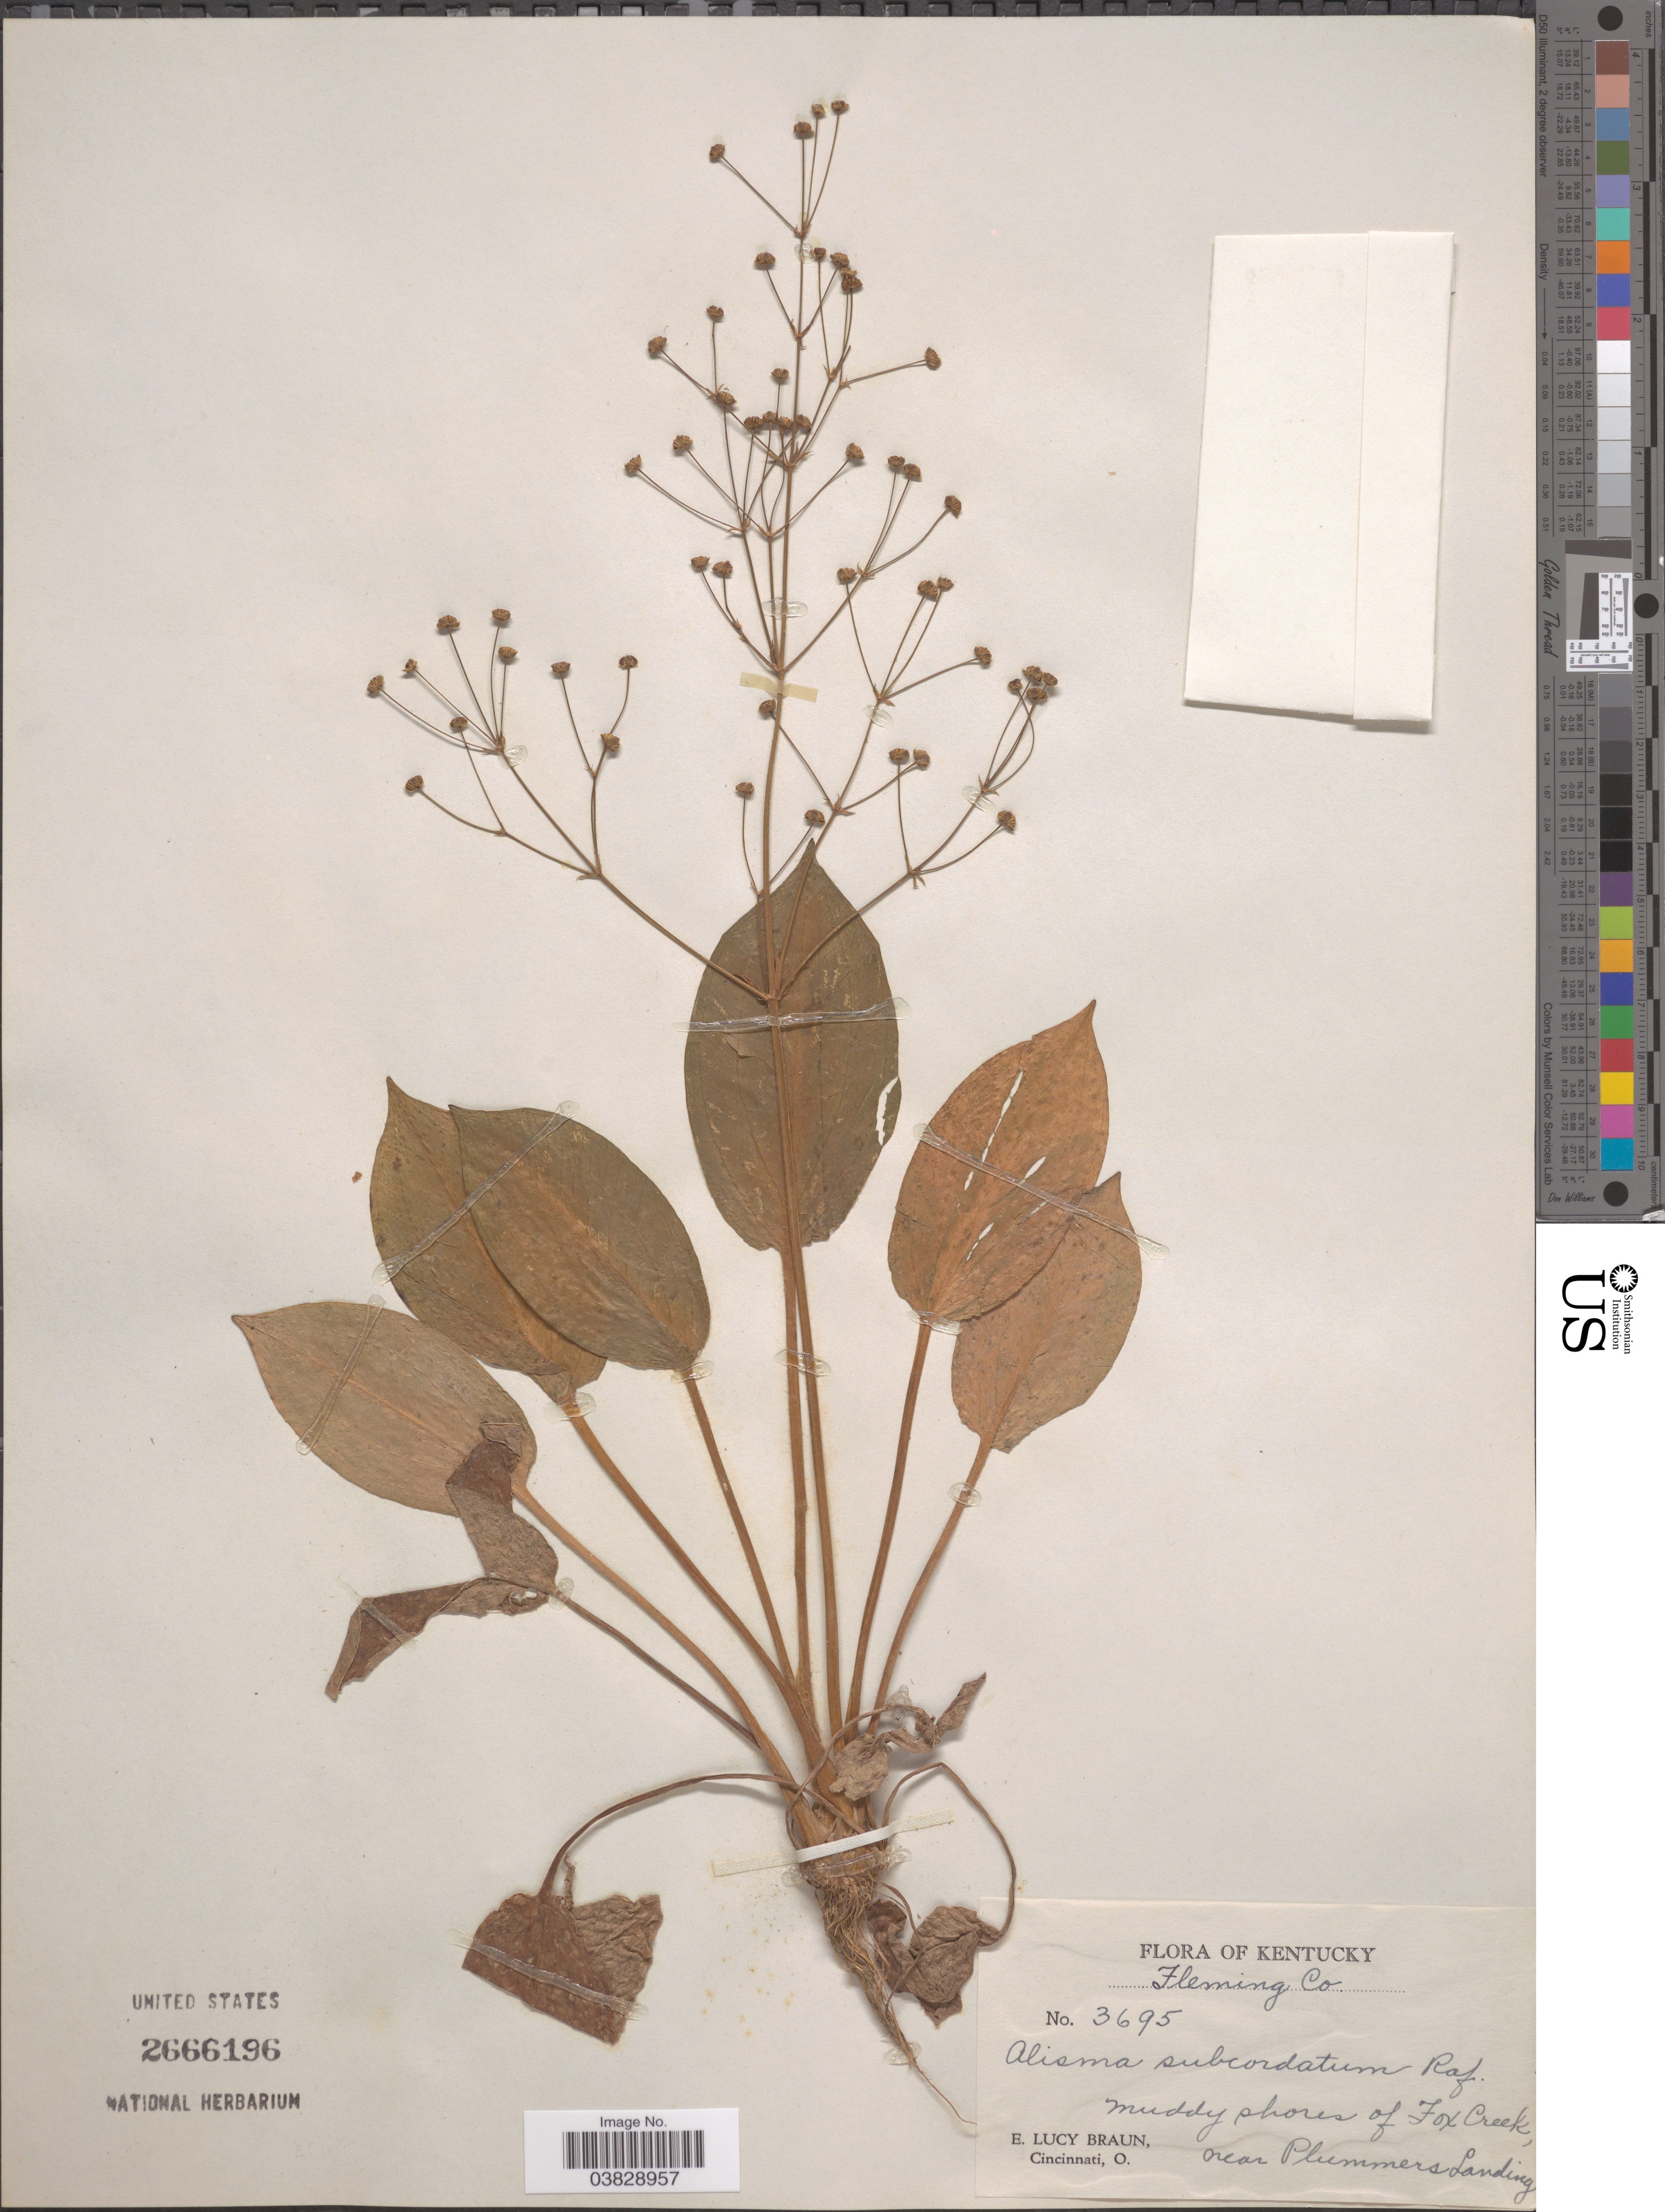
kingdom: Plantae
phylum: Tracheophyta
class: Liliopsida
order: Alismatales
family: Alismataceae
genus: Alisma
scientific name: Alisma plantago-aquatica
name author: L.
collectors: E. L. Braun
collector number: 3695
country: United States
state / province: Kentucky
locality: Fleming Co. Muddy, shores of Fox Creek, near Plummers Landing.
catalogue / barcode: US 2666196